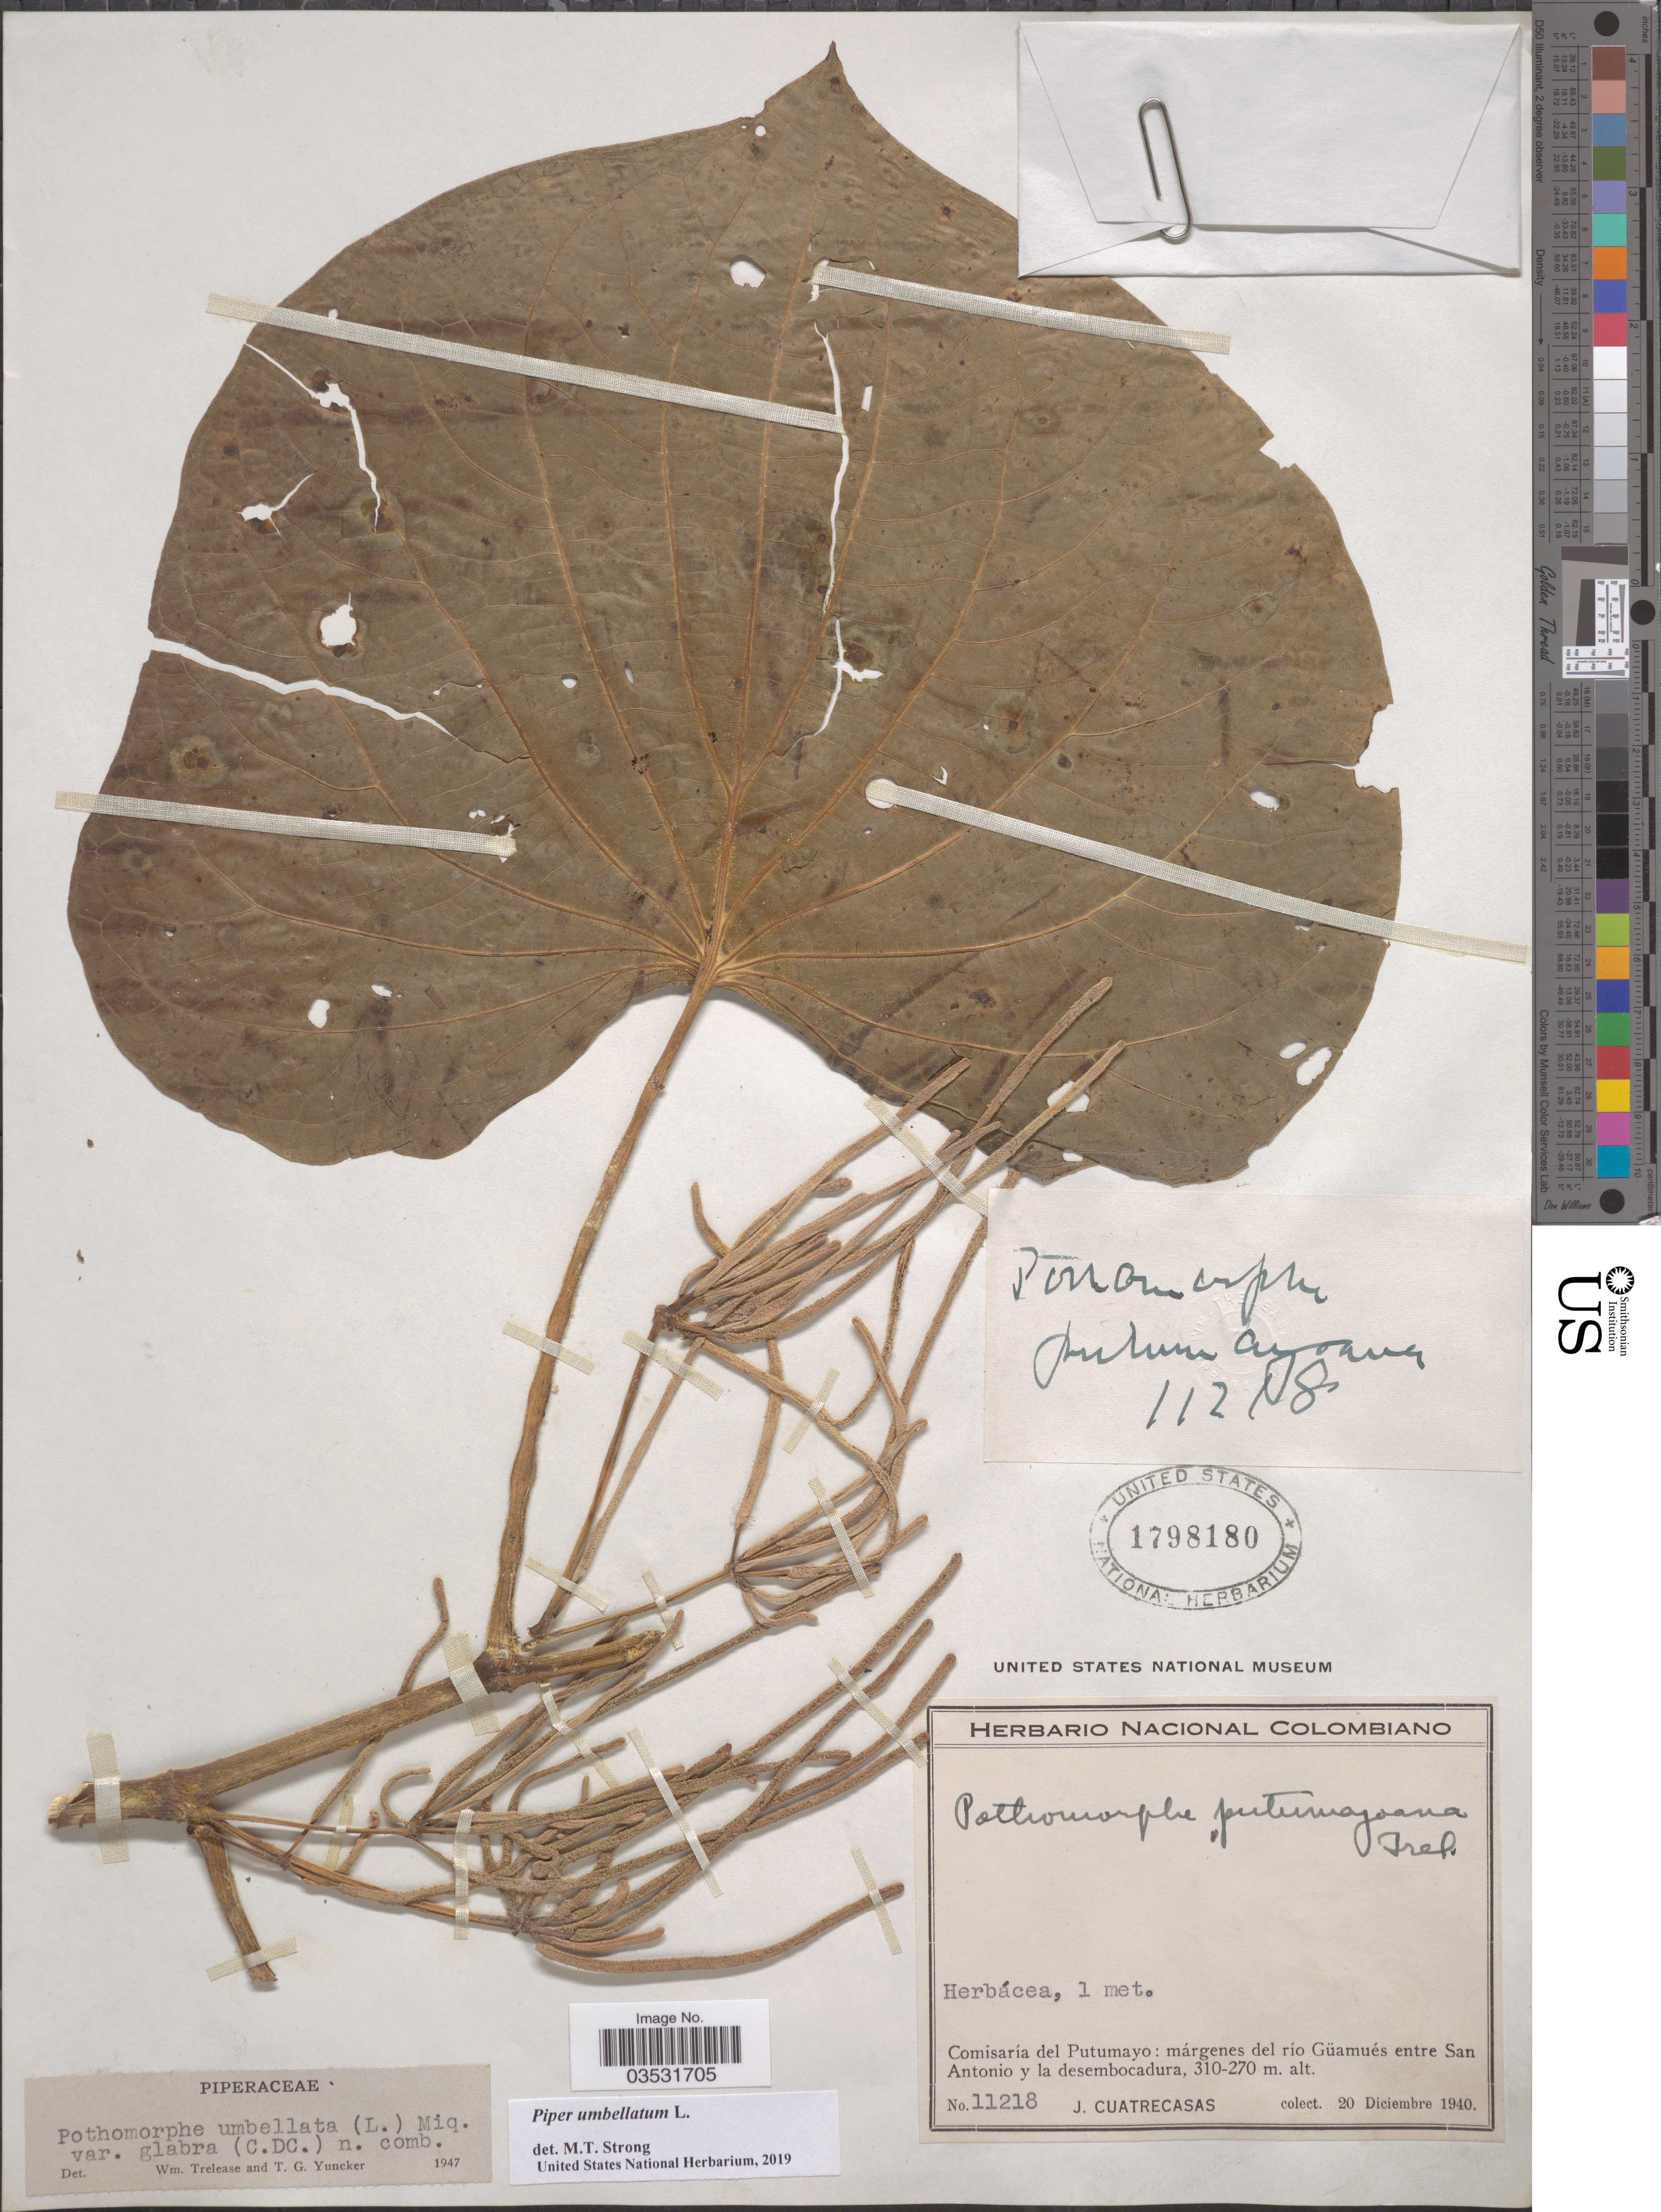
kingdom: Plantae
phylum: Tracheophyta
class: Magnoliopsida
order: Piperales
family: Piperaceae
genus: Piper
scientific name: Piper umbellatum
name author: L.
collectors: J. Cuatrecasas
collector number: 11218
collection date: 1940-12-20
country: Colombia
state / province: Putumayo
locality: Comisaría del Putumayo: márgenes del río Güamués entre San Antonio y la desembocadura.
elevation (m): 270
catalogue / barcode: US 1798180